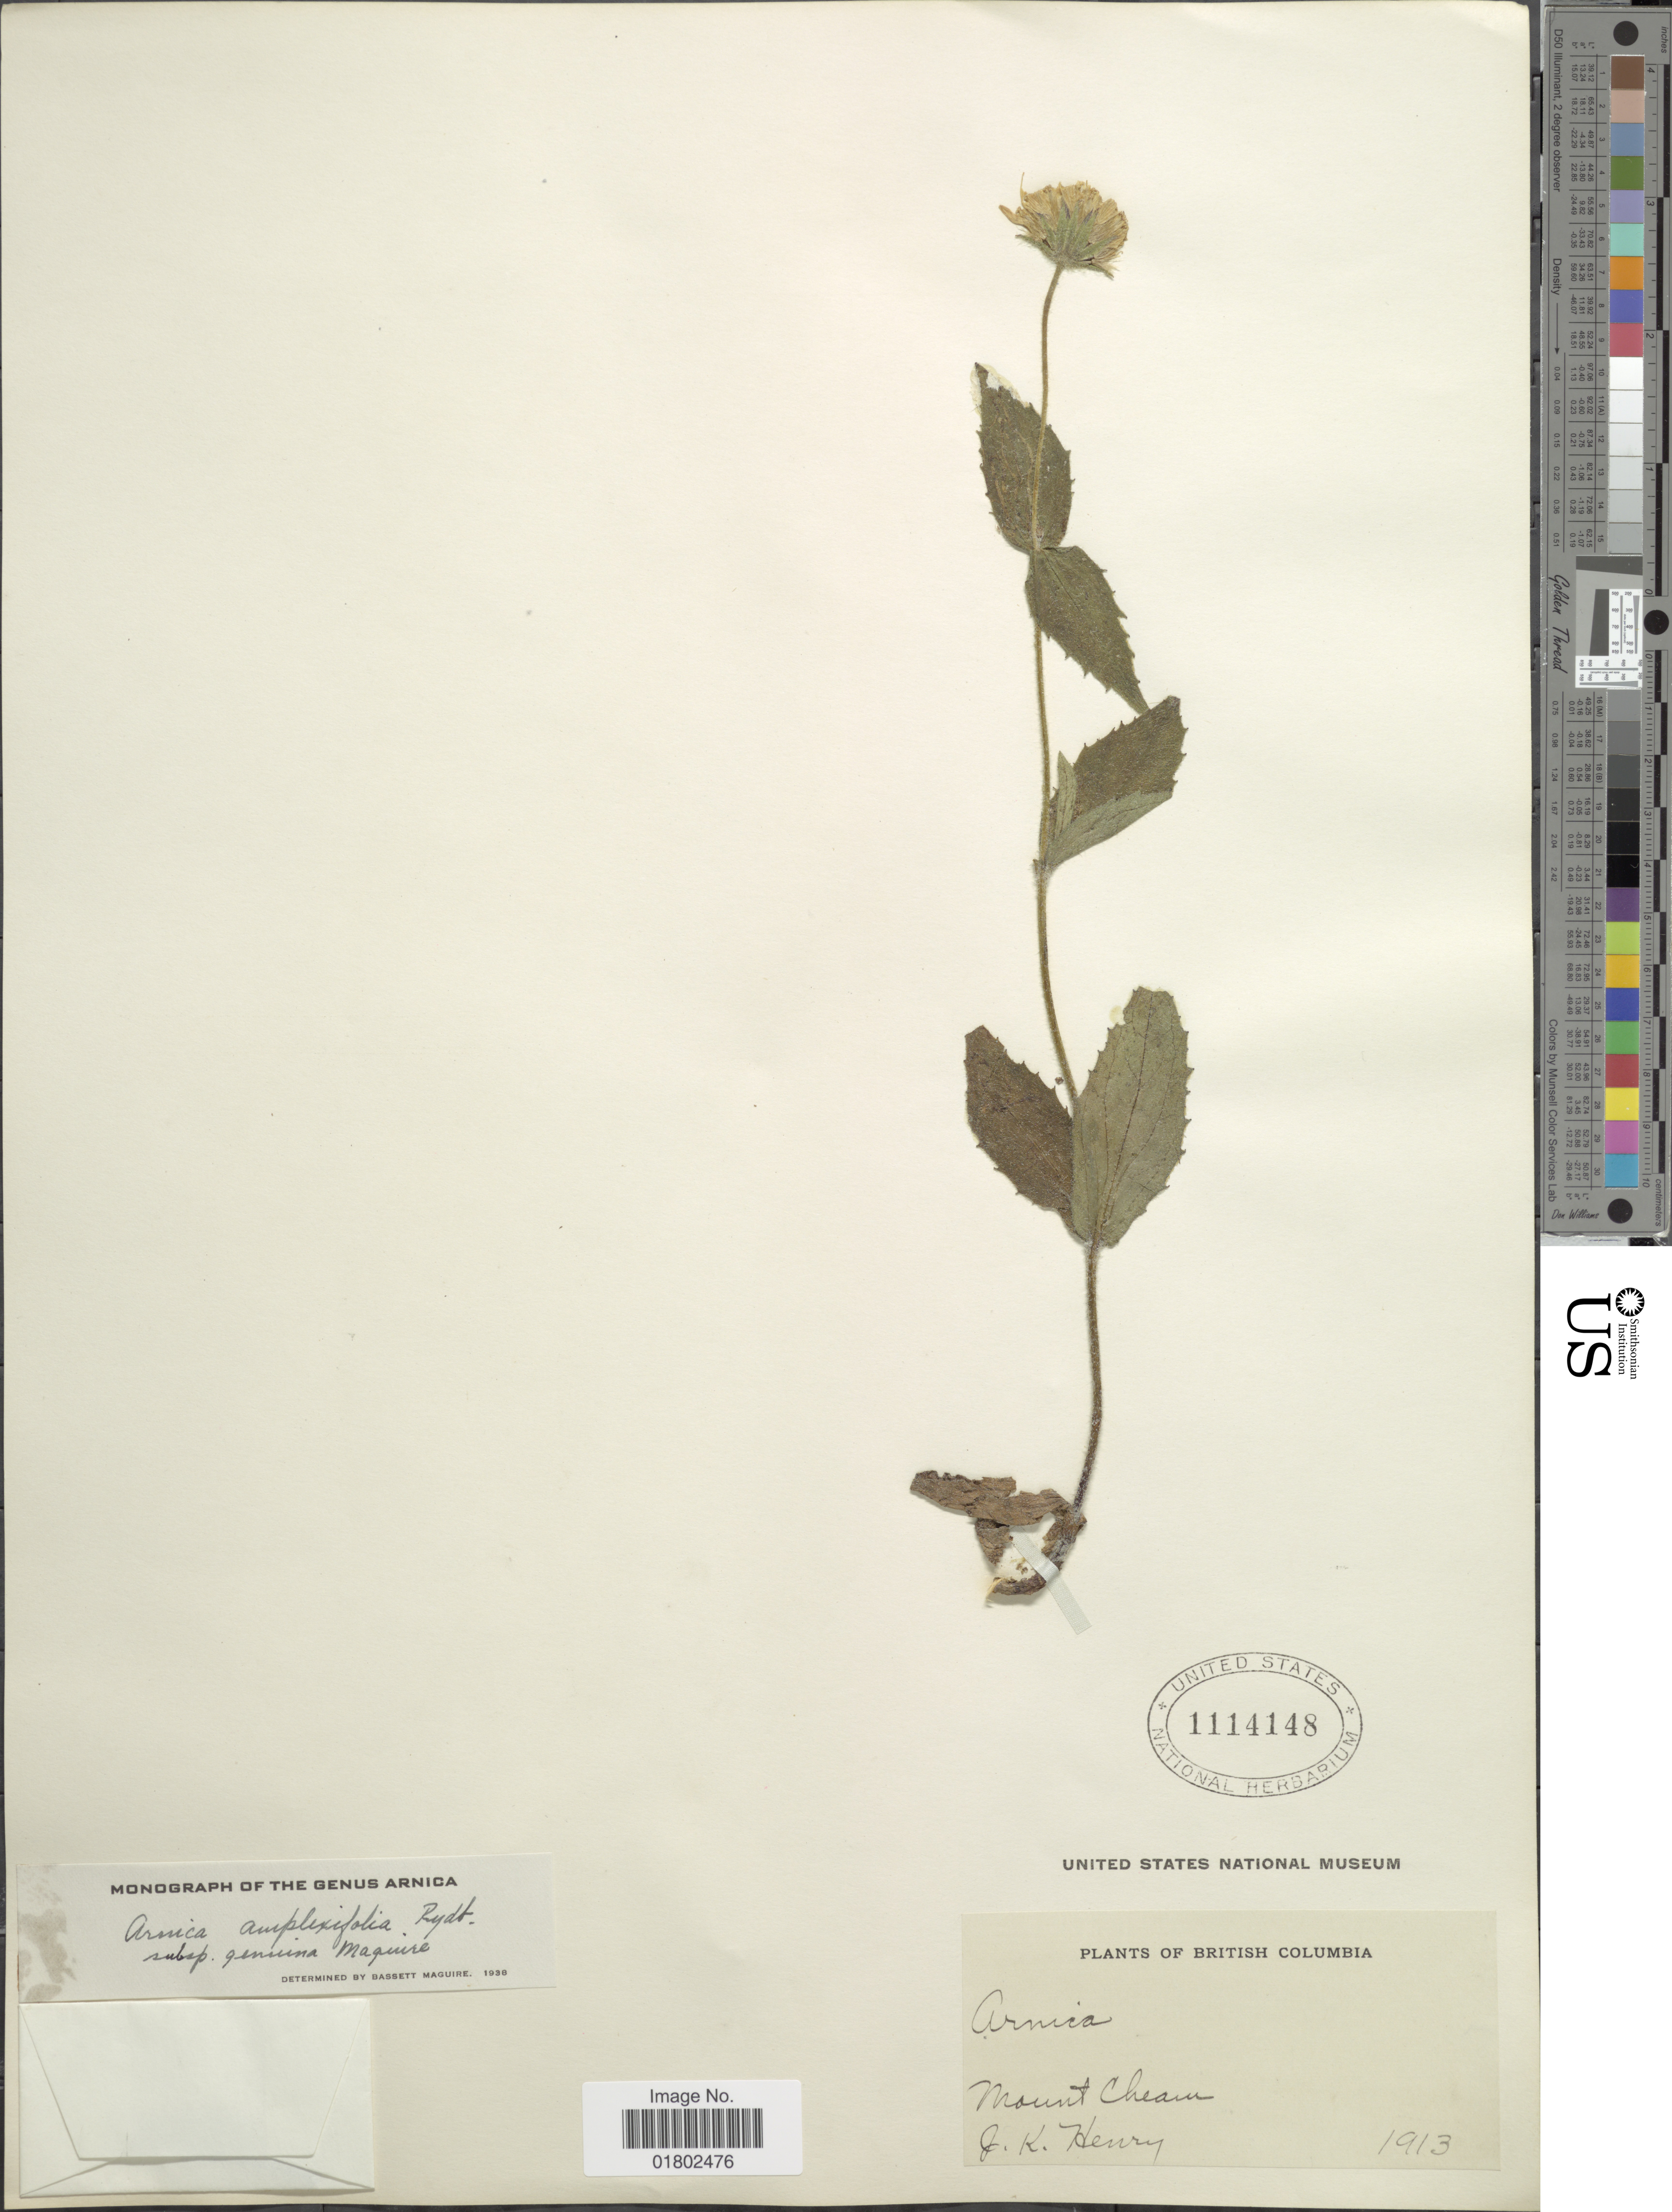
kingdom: Plantae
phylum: Tracheophyta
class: Magnoliopsida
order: Asterales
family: Asteraceae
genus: Arnica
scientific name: Arnica amplexifolia subsp. genuina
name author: Maguire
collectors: J. K. Henry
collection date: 1913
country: Canada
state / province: British Columbia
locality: Mount Cheam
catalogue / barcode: US 1114148